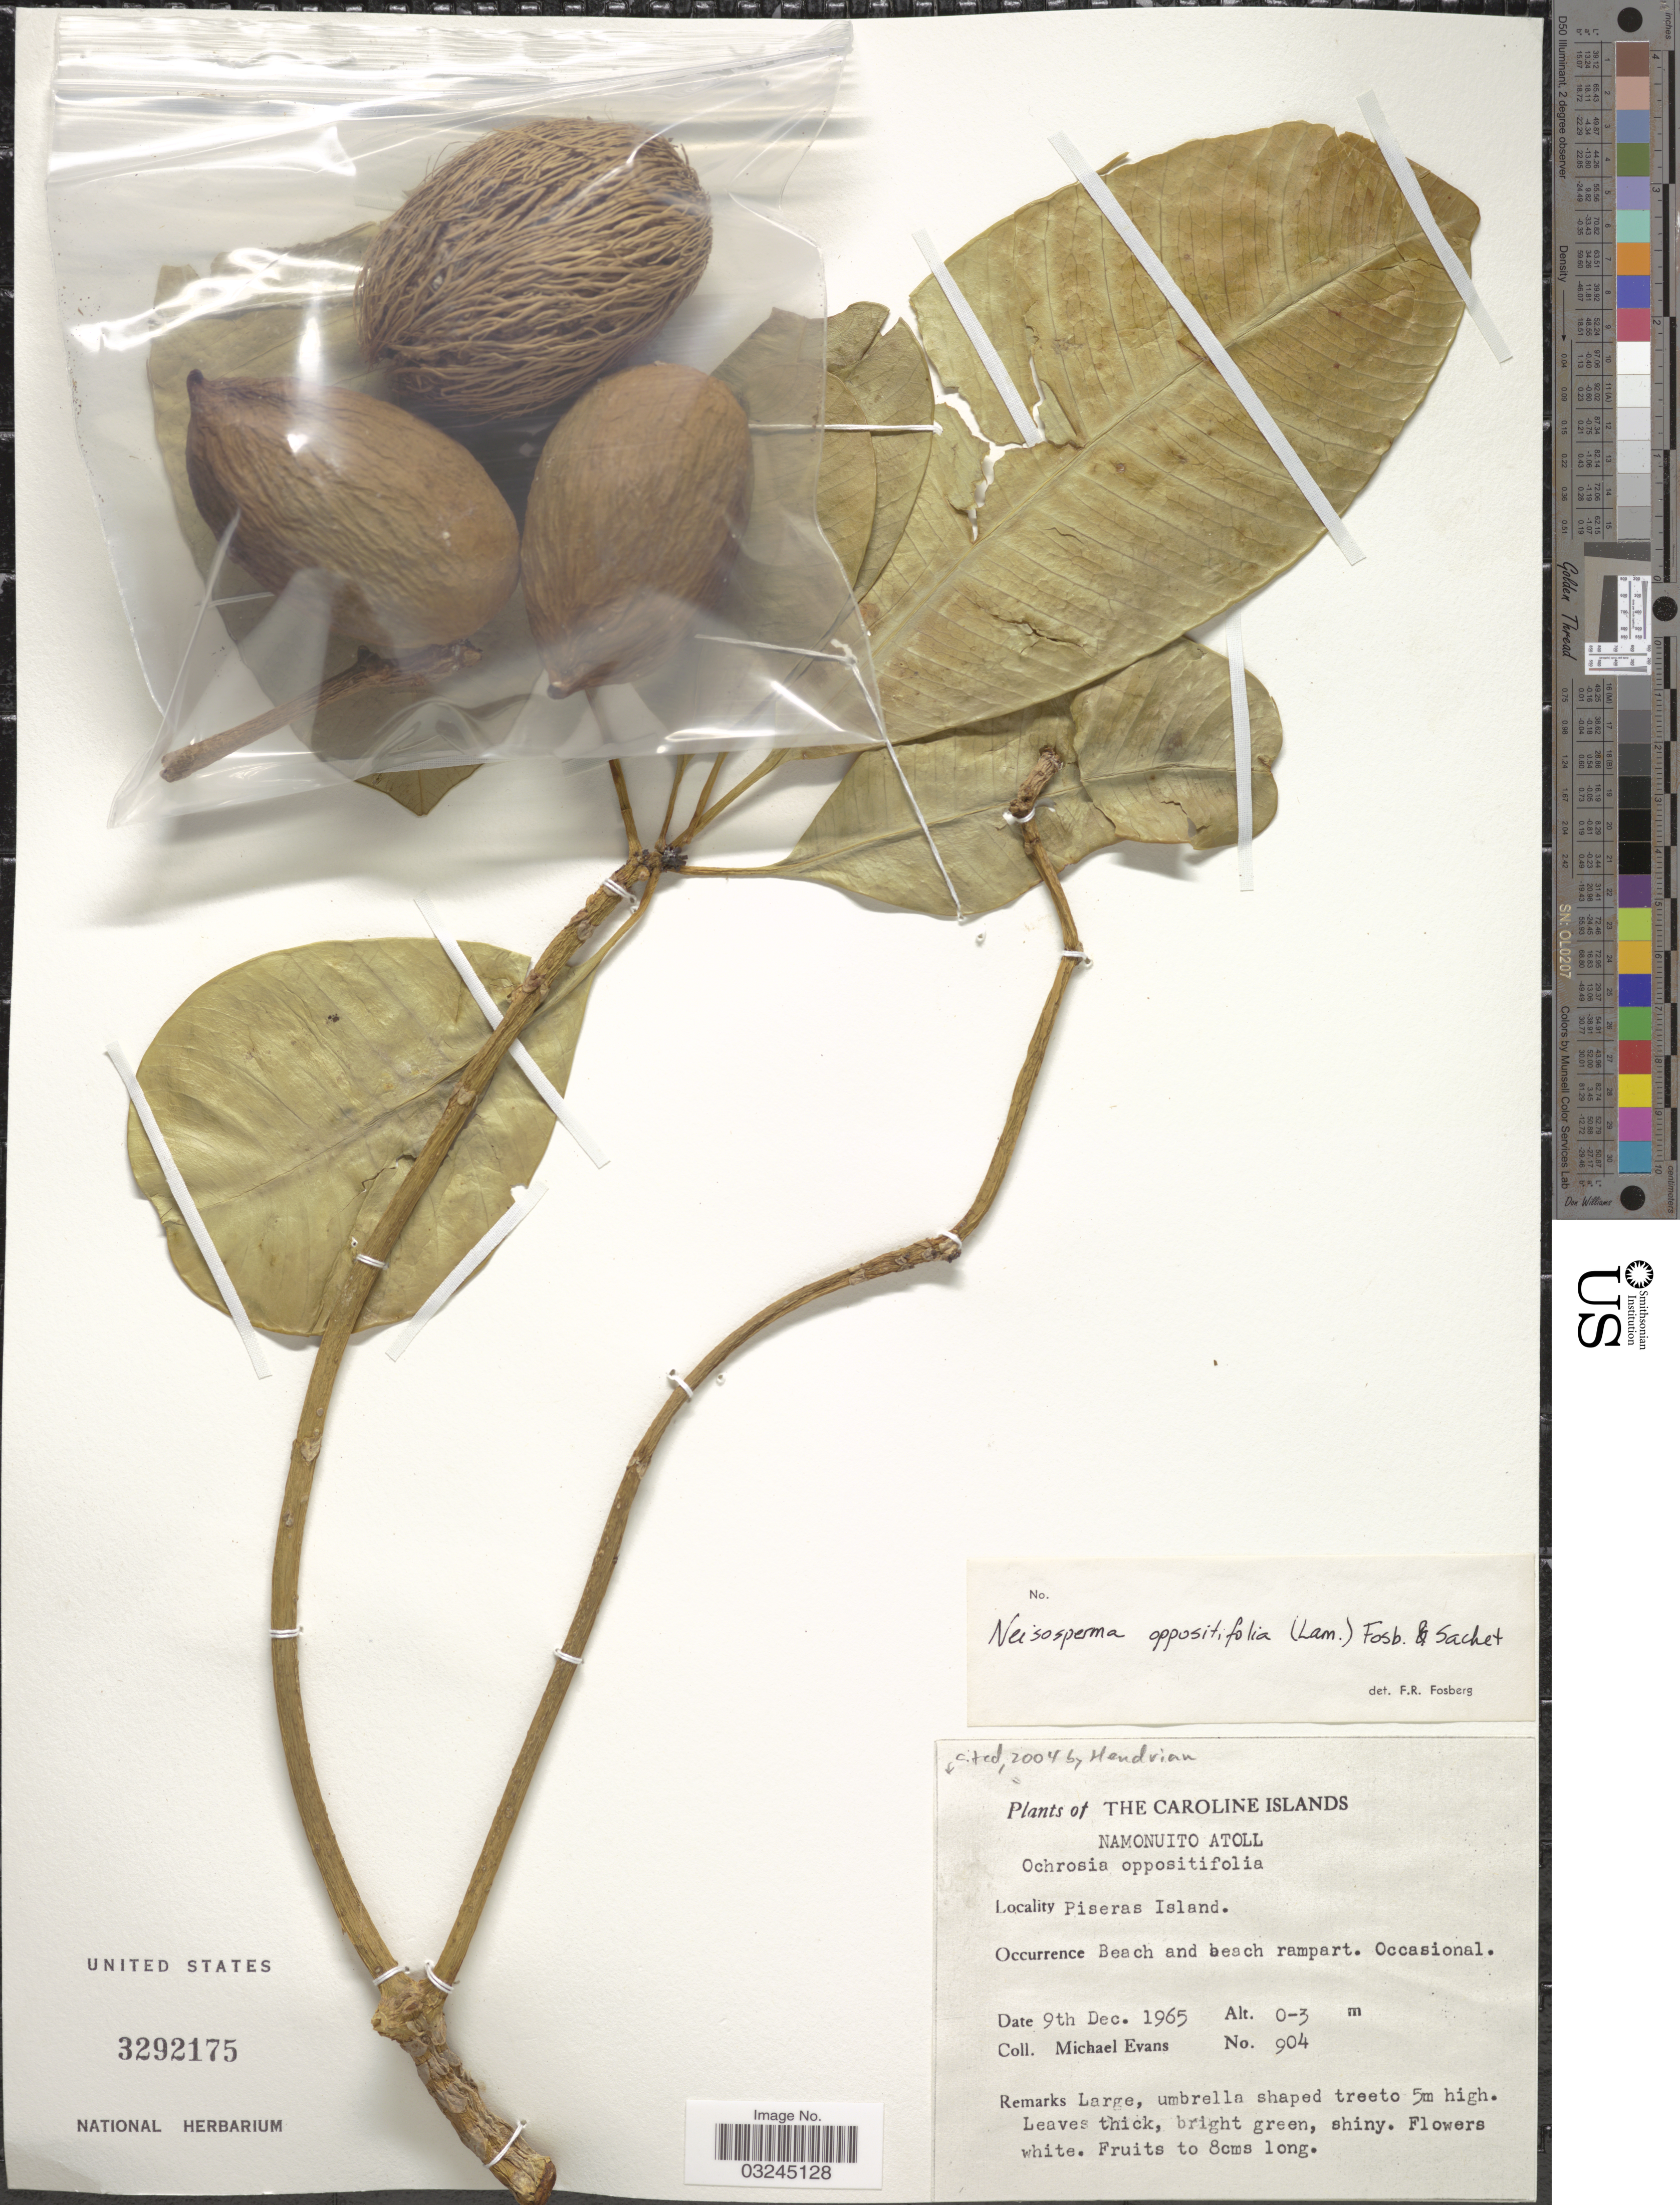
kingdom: Plantae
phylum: Tracheophyta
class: Magnoliopsida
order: Gentianales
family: Apocynaceae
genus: Ochrosia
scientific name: Ochrosia oppositifolia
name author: (Lam.) K. Schum.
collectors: M. Evans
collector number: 904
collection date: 1965-12-09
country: Micronesia, Federated States of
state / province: Truk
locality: The Caroline Islands. Namonuito Atoll. Piseras Island.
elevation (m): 0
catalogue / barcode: US 3292175